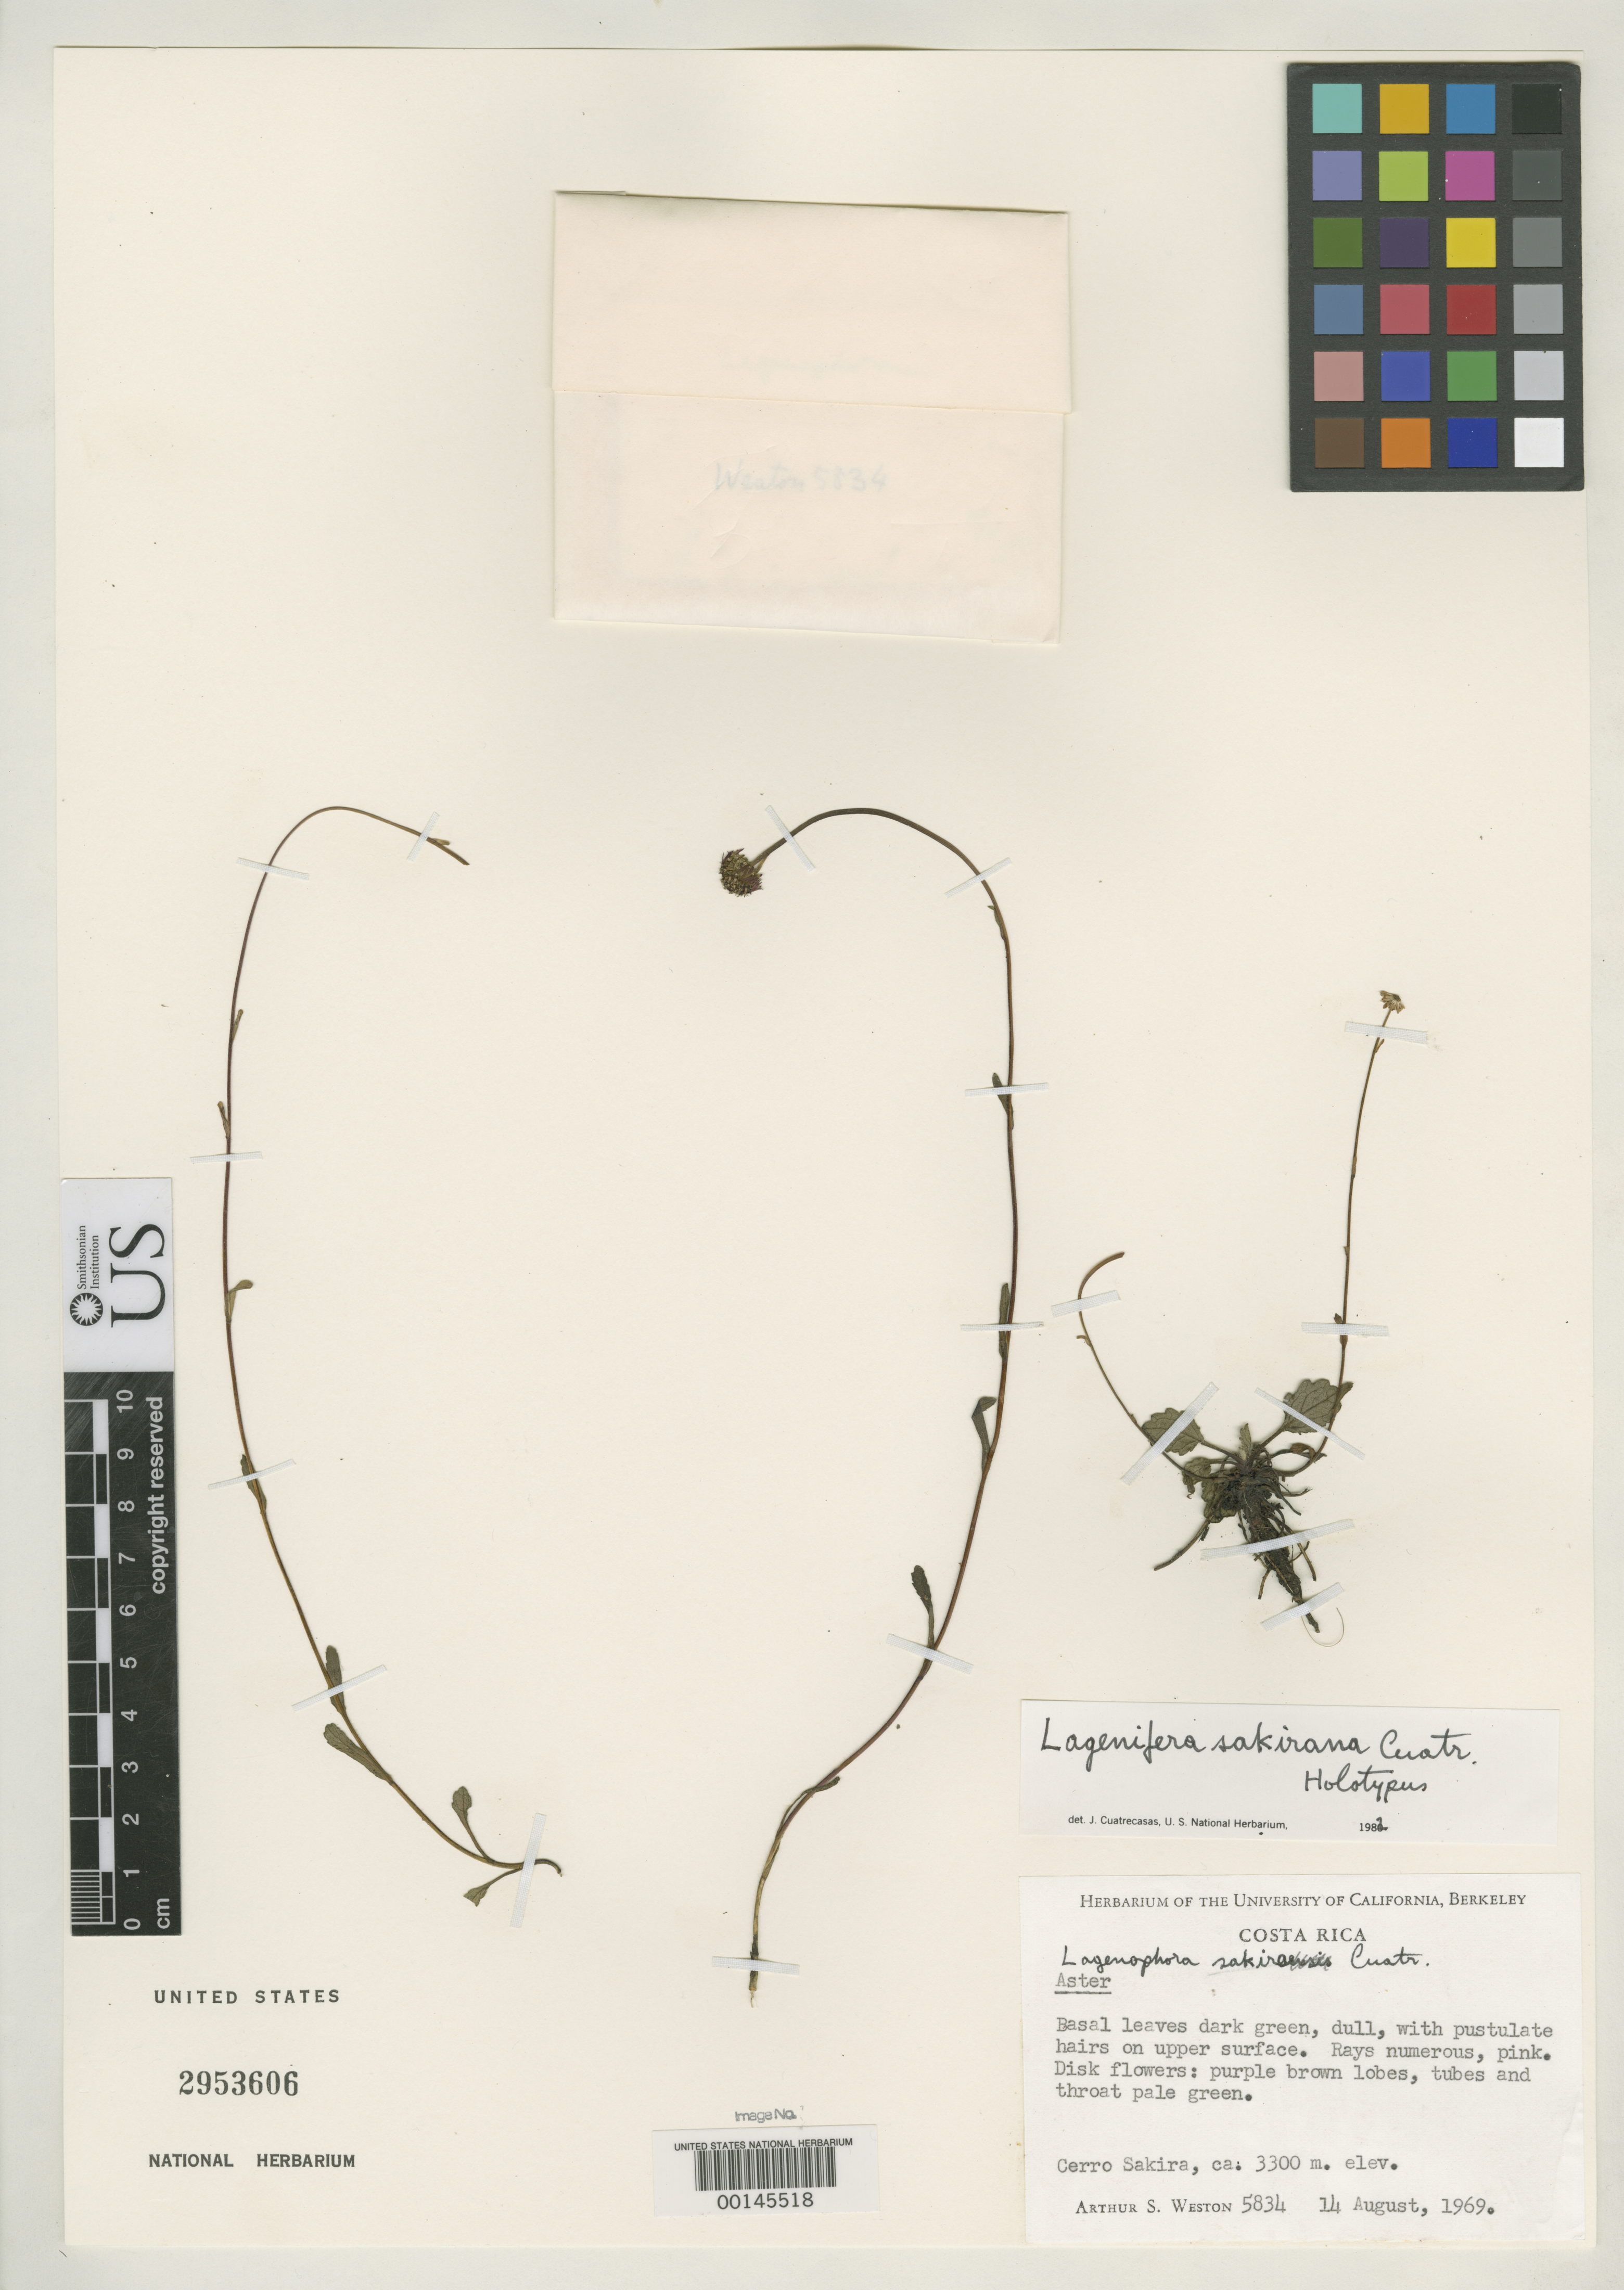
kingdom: Plantae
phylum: Tracheophyta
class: Magnoliopsida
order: Asterales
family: Asteraceae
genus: Lagenophora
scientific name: Lagenophora sakirana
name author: Cuatrec.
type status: Holotype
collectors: A. Weston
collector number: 5834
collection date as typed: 14 Aug 1969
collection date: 1969-08-14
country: Costa Rica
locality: Cerro Sakira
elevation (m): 3300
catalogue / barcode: US 2953606